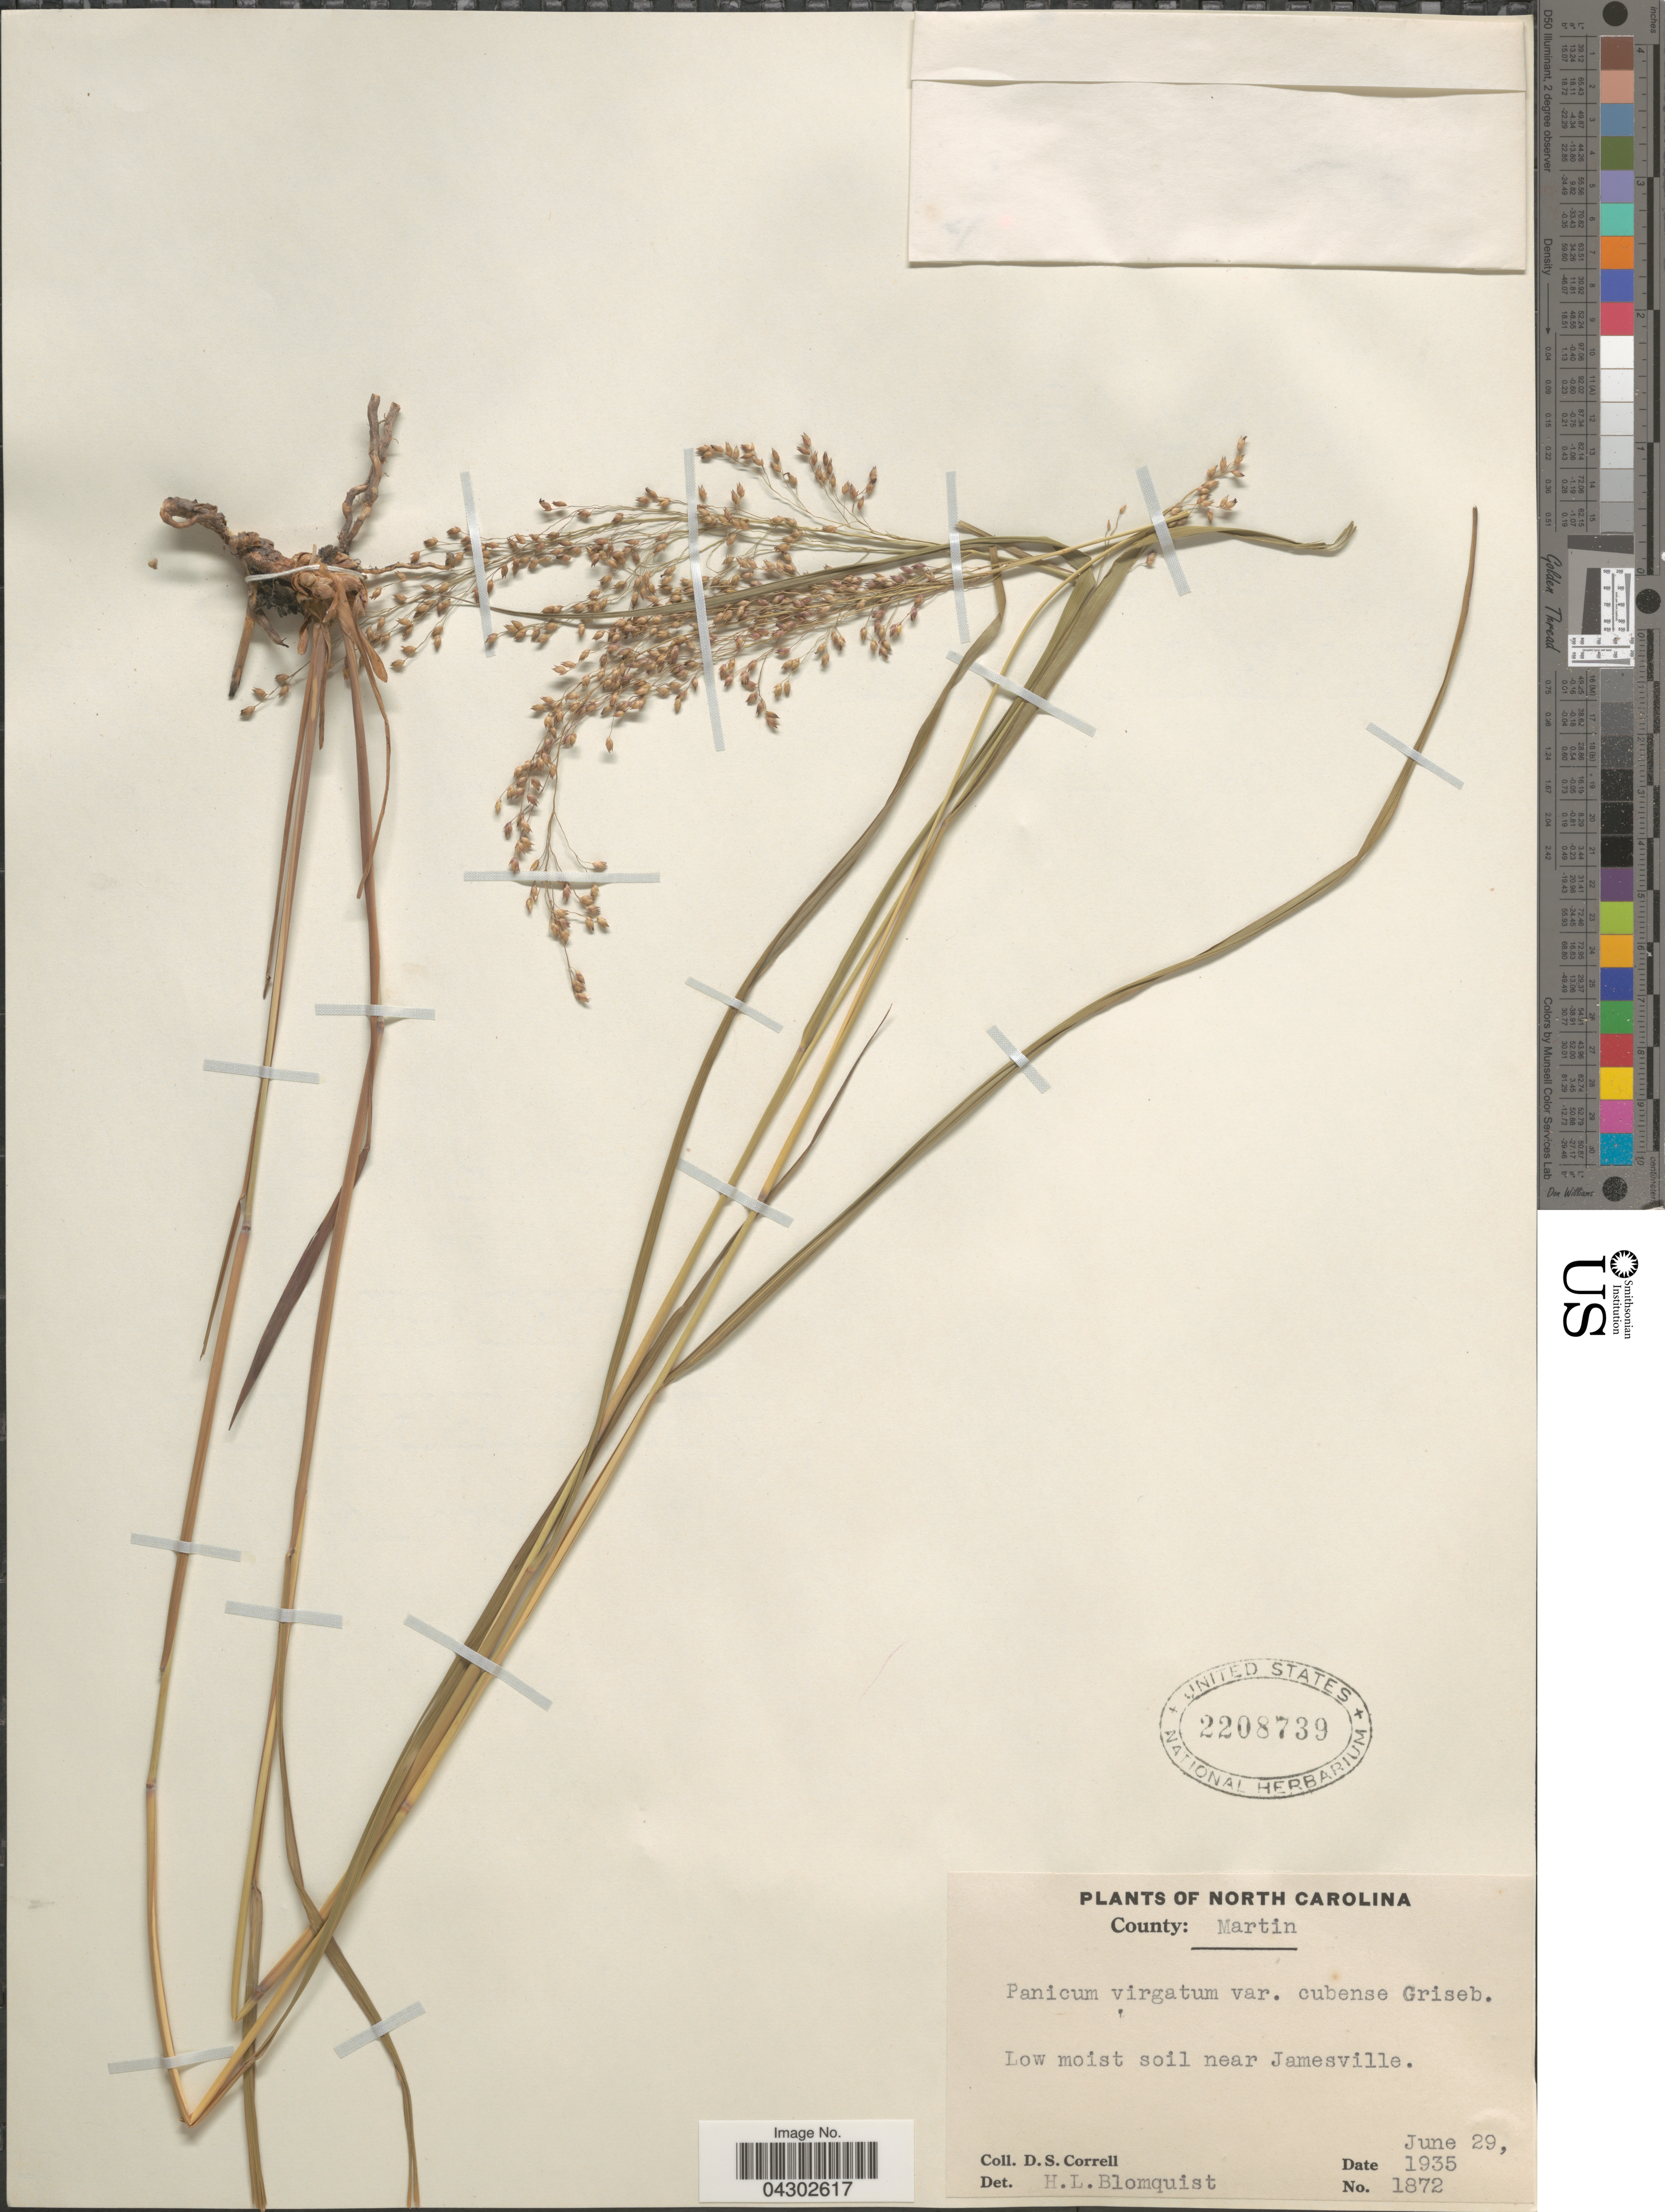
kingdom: Plantae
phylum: Tracheophyta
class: Liliopsida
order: Poales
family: Poaceae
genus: Panicum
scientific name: Panicum virgatum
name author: L.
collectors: D. S. Correll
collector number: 1872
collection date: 1935-06-29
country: United States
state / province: North Carolina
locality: County: Martin. Low moist soil near Jamesville.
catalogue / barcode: US 2208739